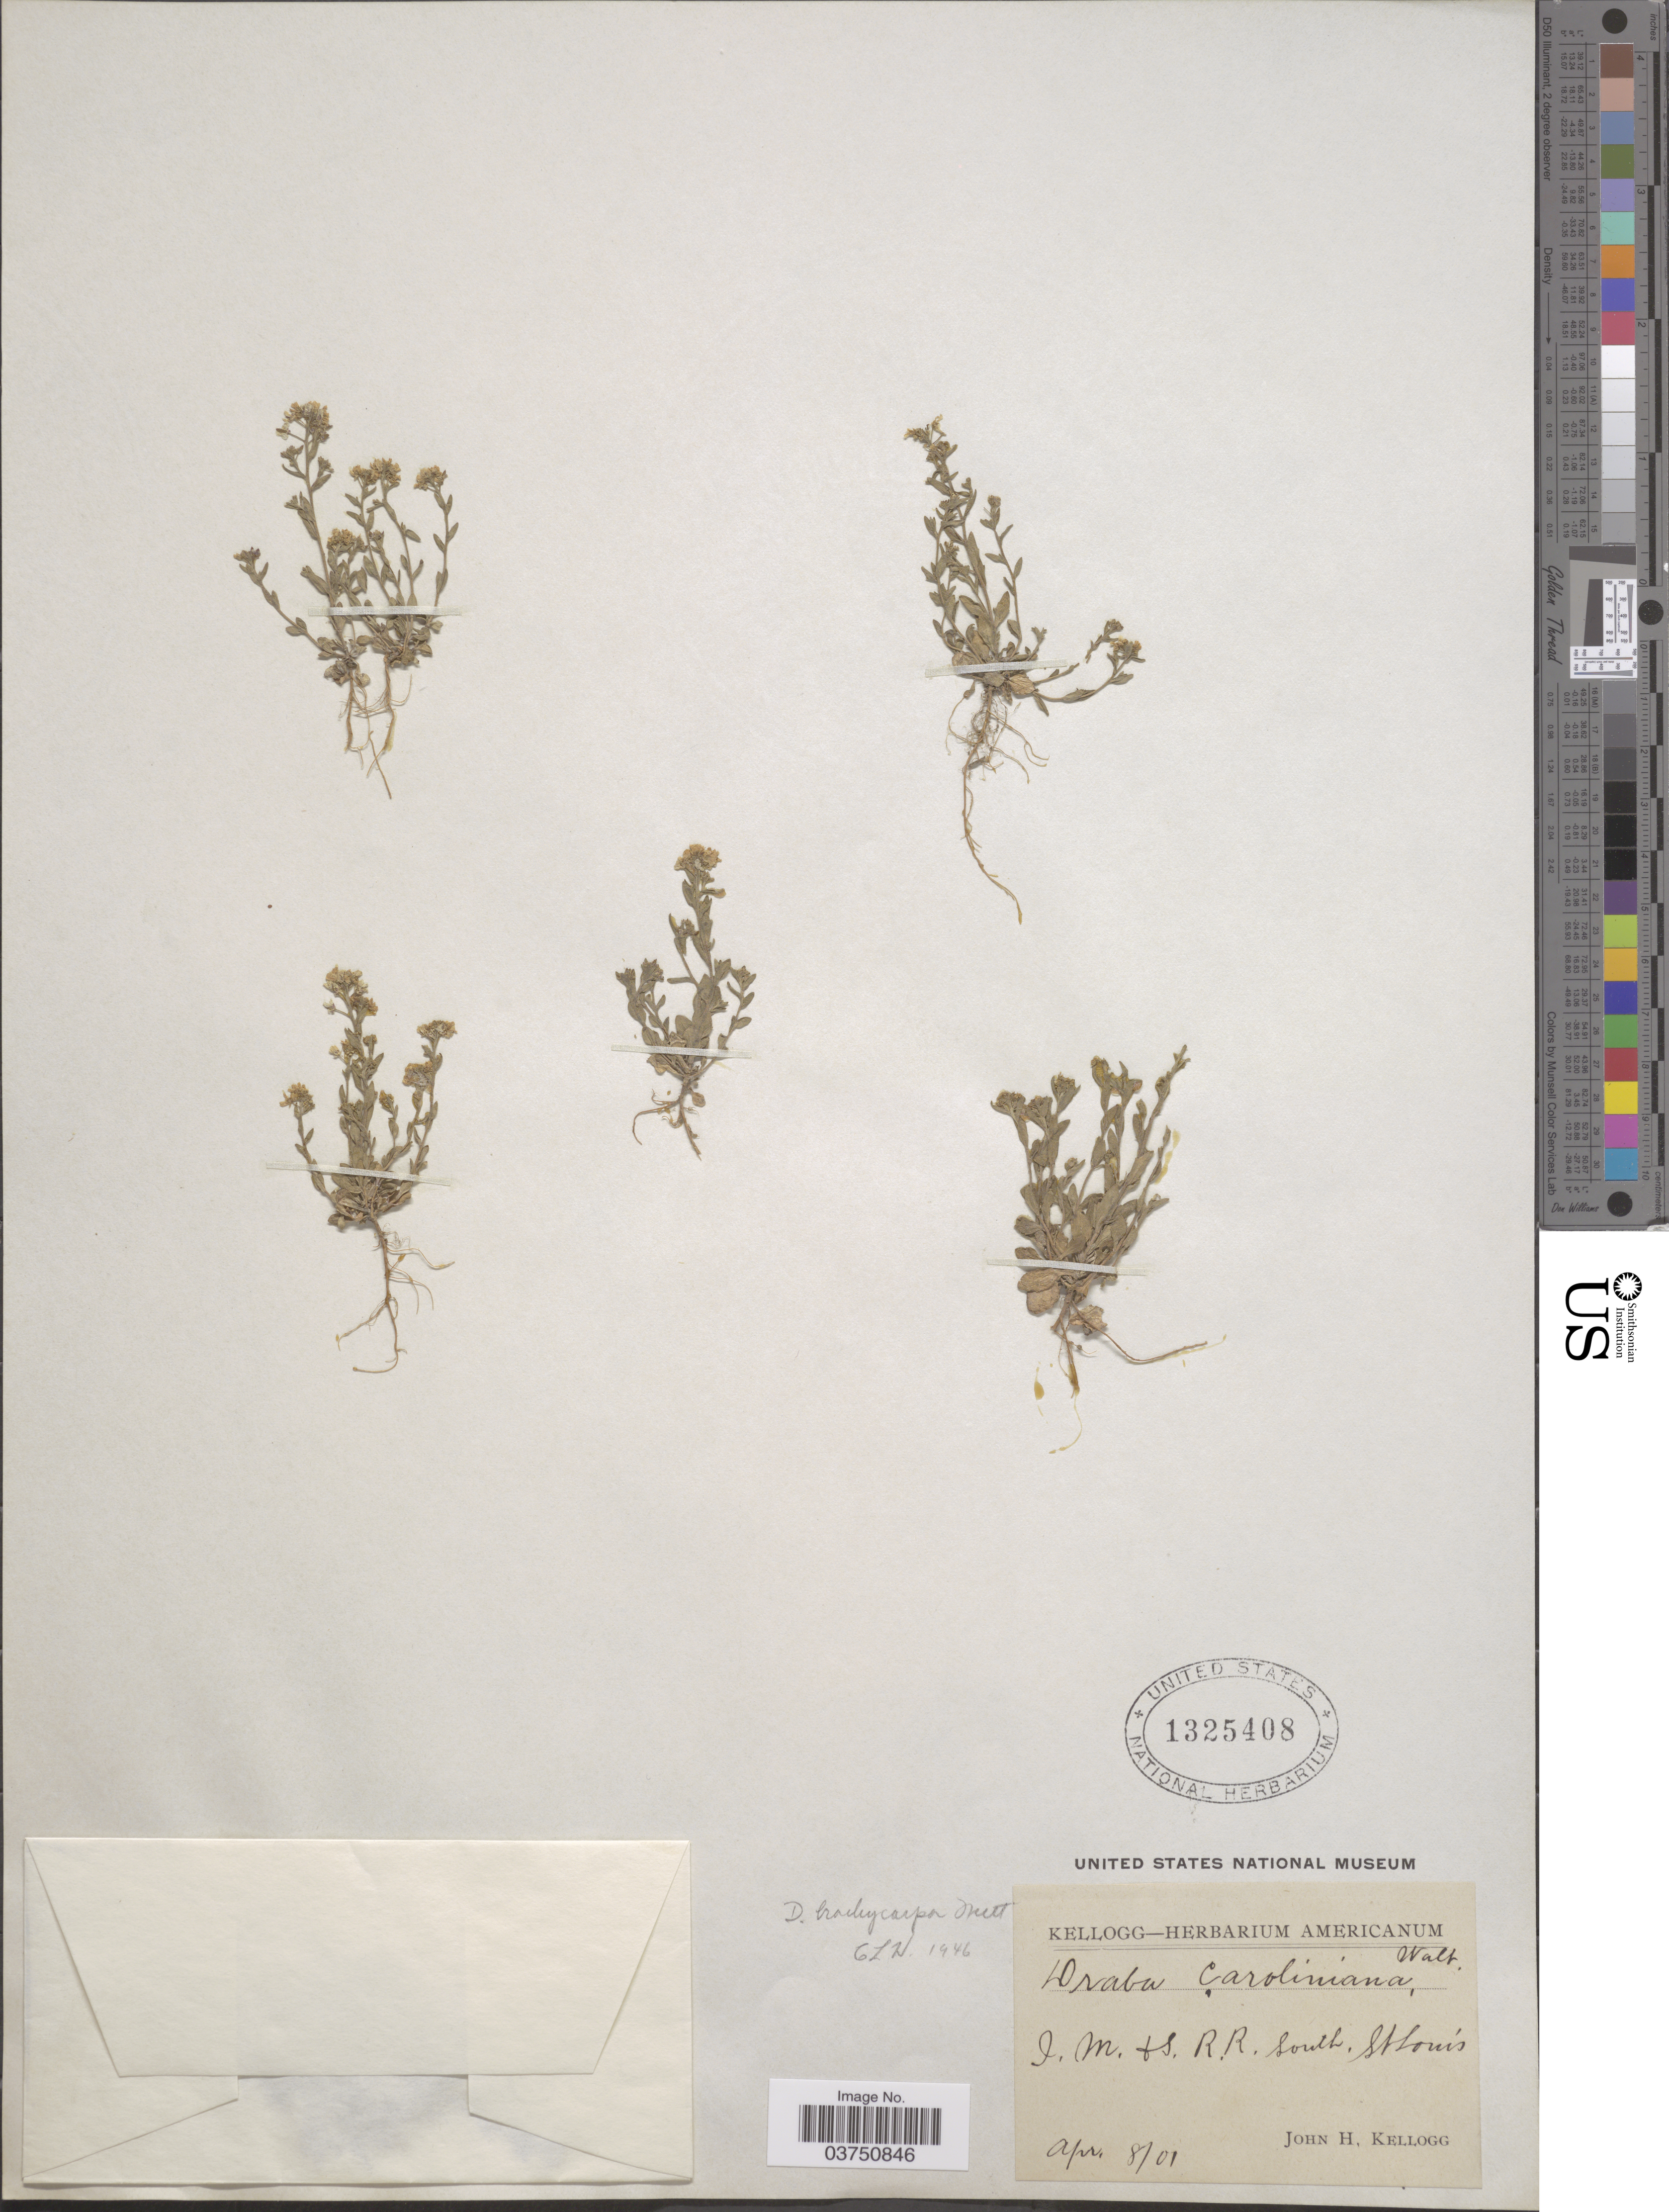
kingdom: Plantae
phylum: Tracheophyta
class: Magnoliopsida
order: Brassicales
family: Brassicaceae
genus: Draba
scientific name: Draba brachycarpa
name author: (Nutt.) Torr. & A. Gray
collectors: J. H. Kellogg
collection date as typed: Transcribed d/m/y: 8/4/1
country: United States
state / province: Missouri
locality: I. M. & S. R. R. South. St Louis.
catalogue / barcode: US 1325408